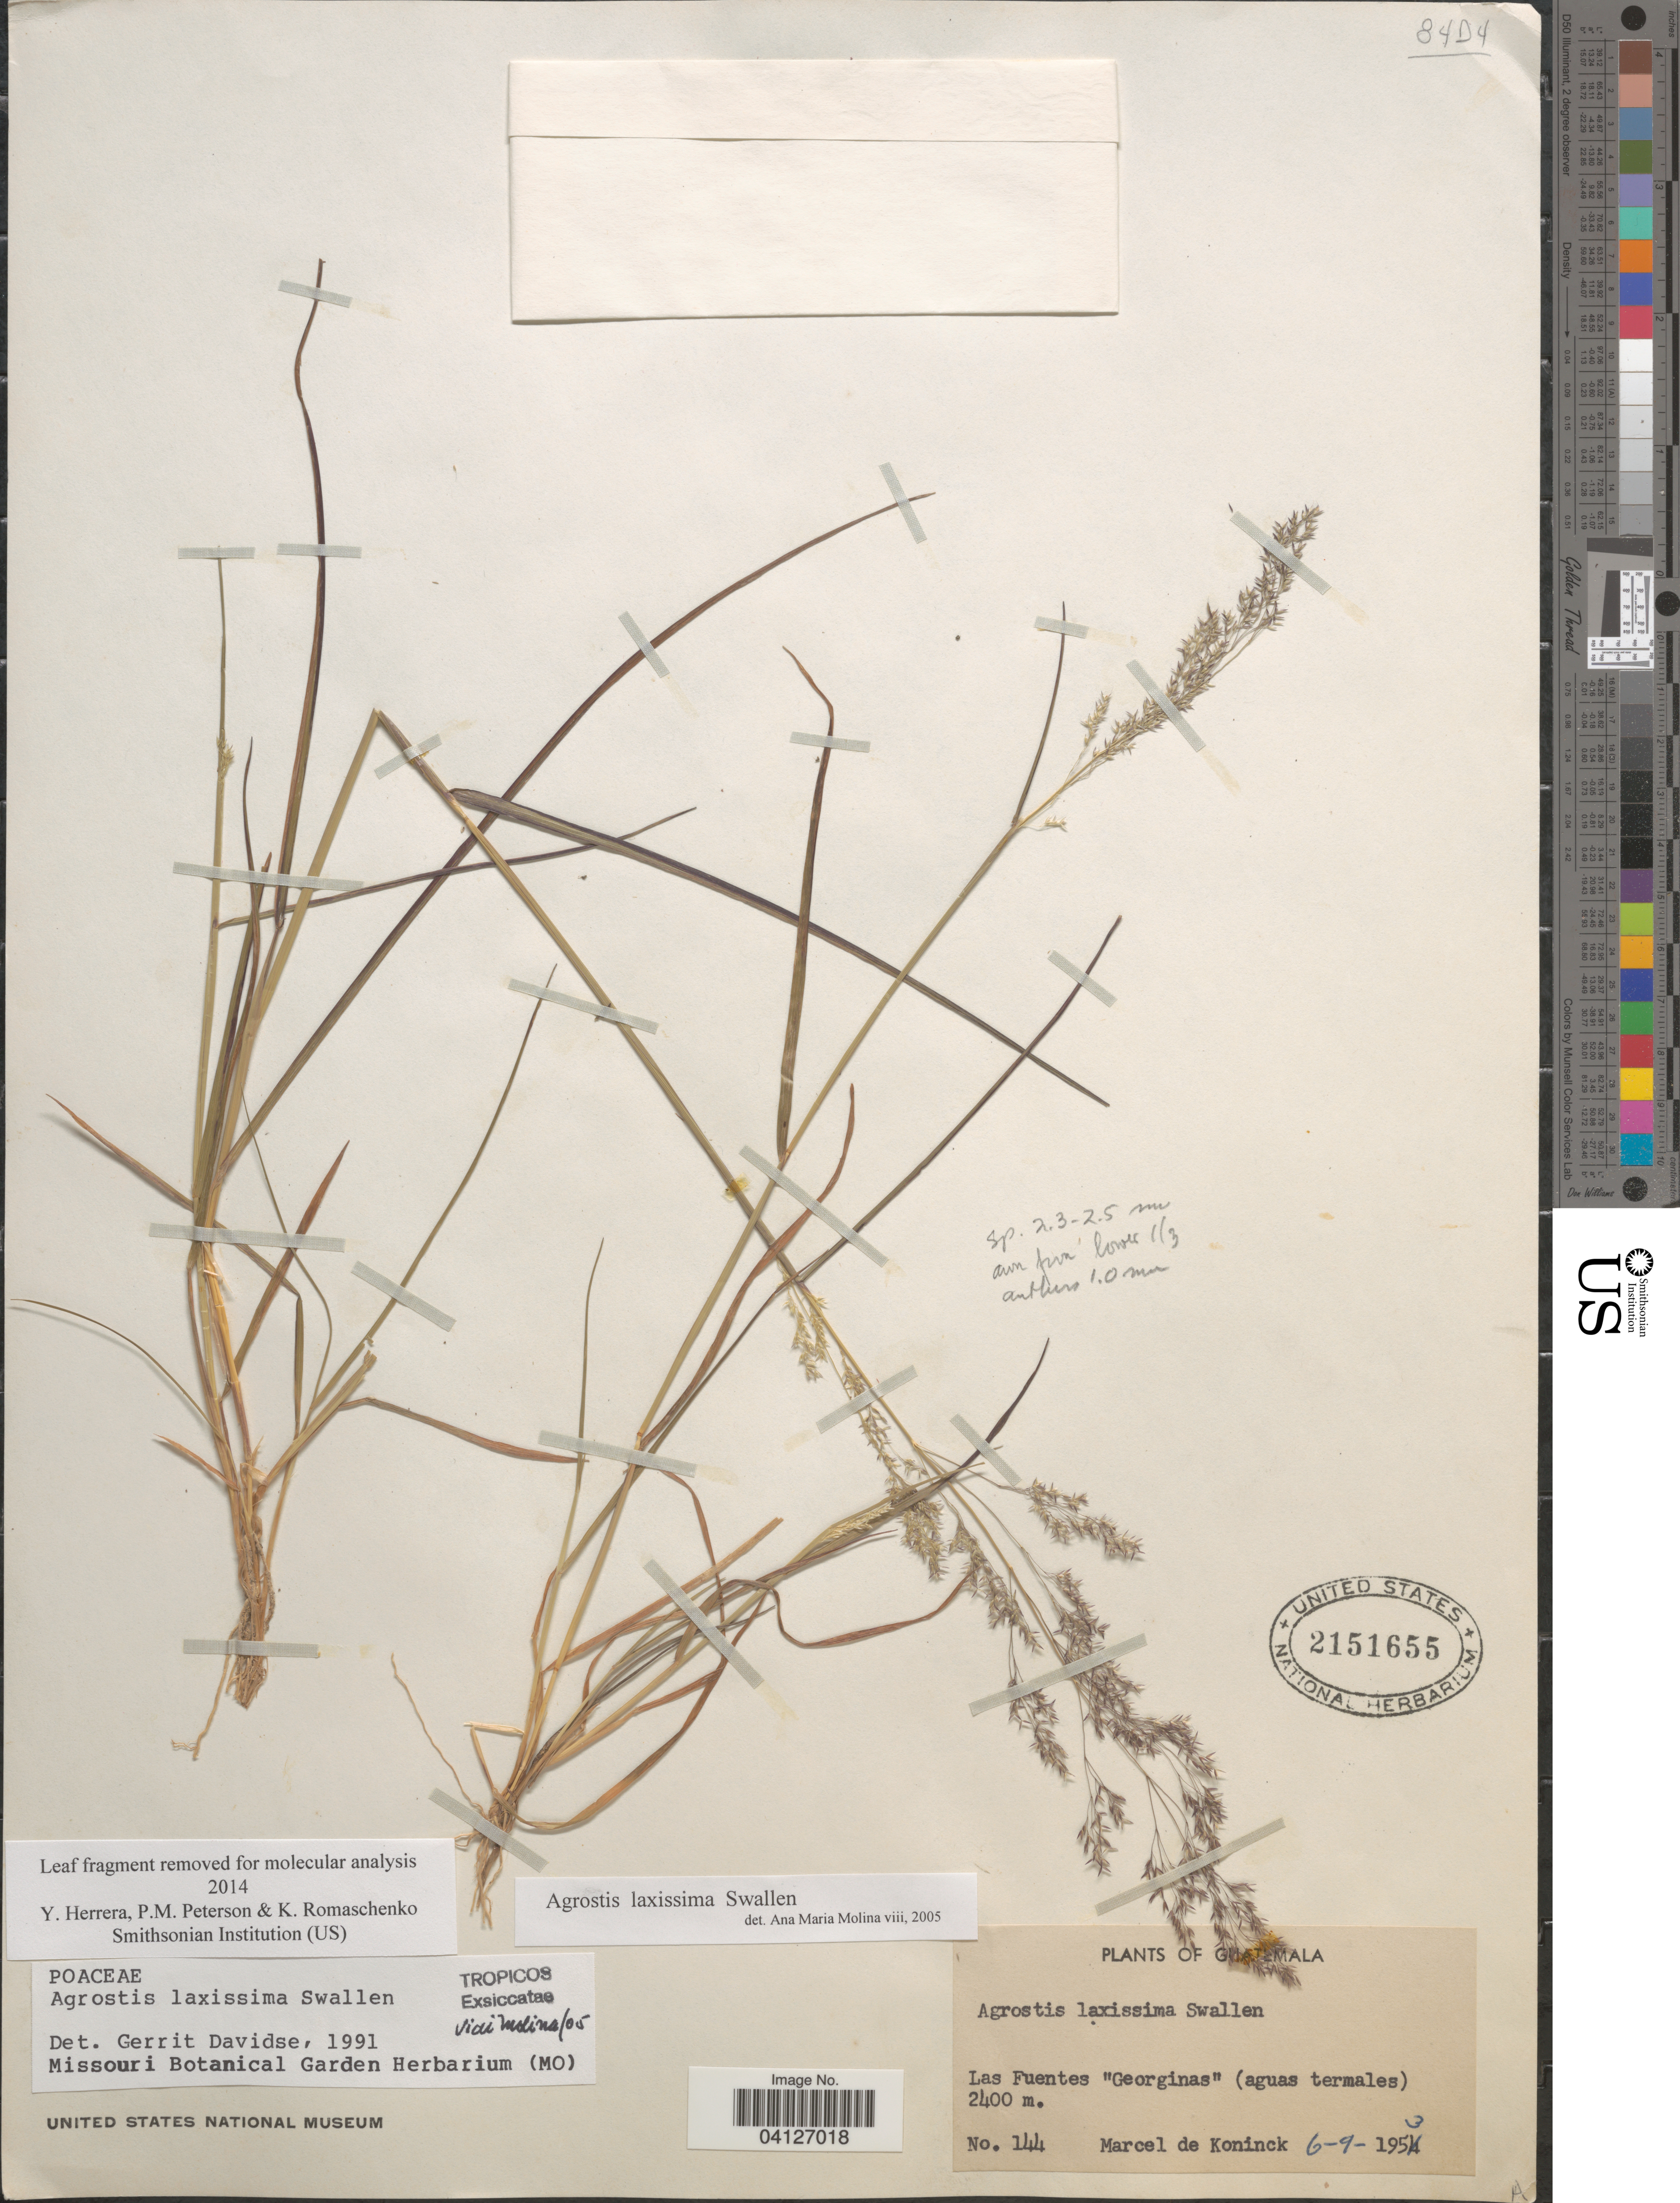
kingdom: Plantae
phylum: Tracheophyta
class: Liliopsida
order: Poales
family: Poaceae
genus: Agrostis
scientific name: Agrostis laxissima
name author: Swallen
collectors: M. Koninck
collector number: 144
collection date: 1953-09-06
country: Guatemala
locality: Las Fuentes "Georginas" (aguas termales).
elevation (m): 2400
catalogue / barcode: US 2151655